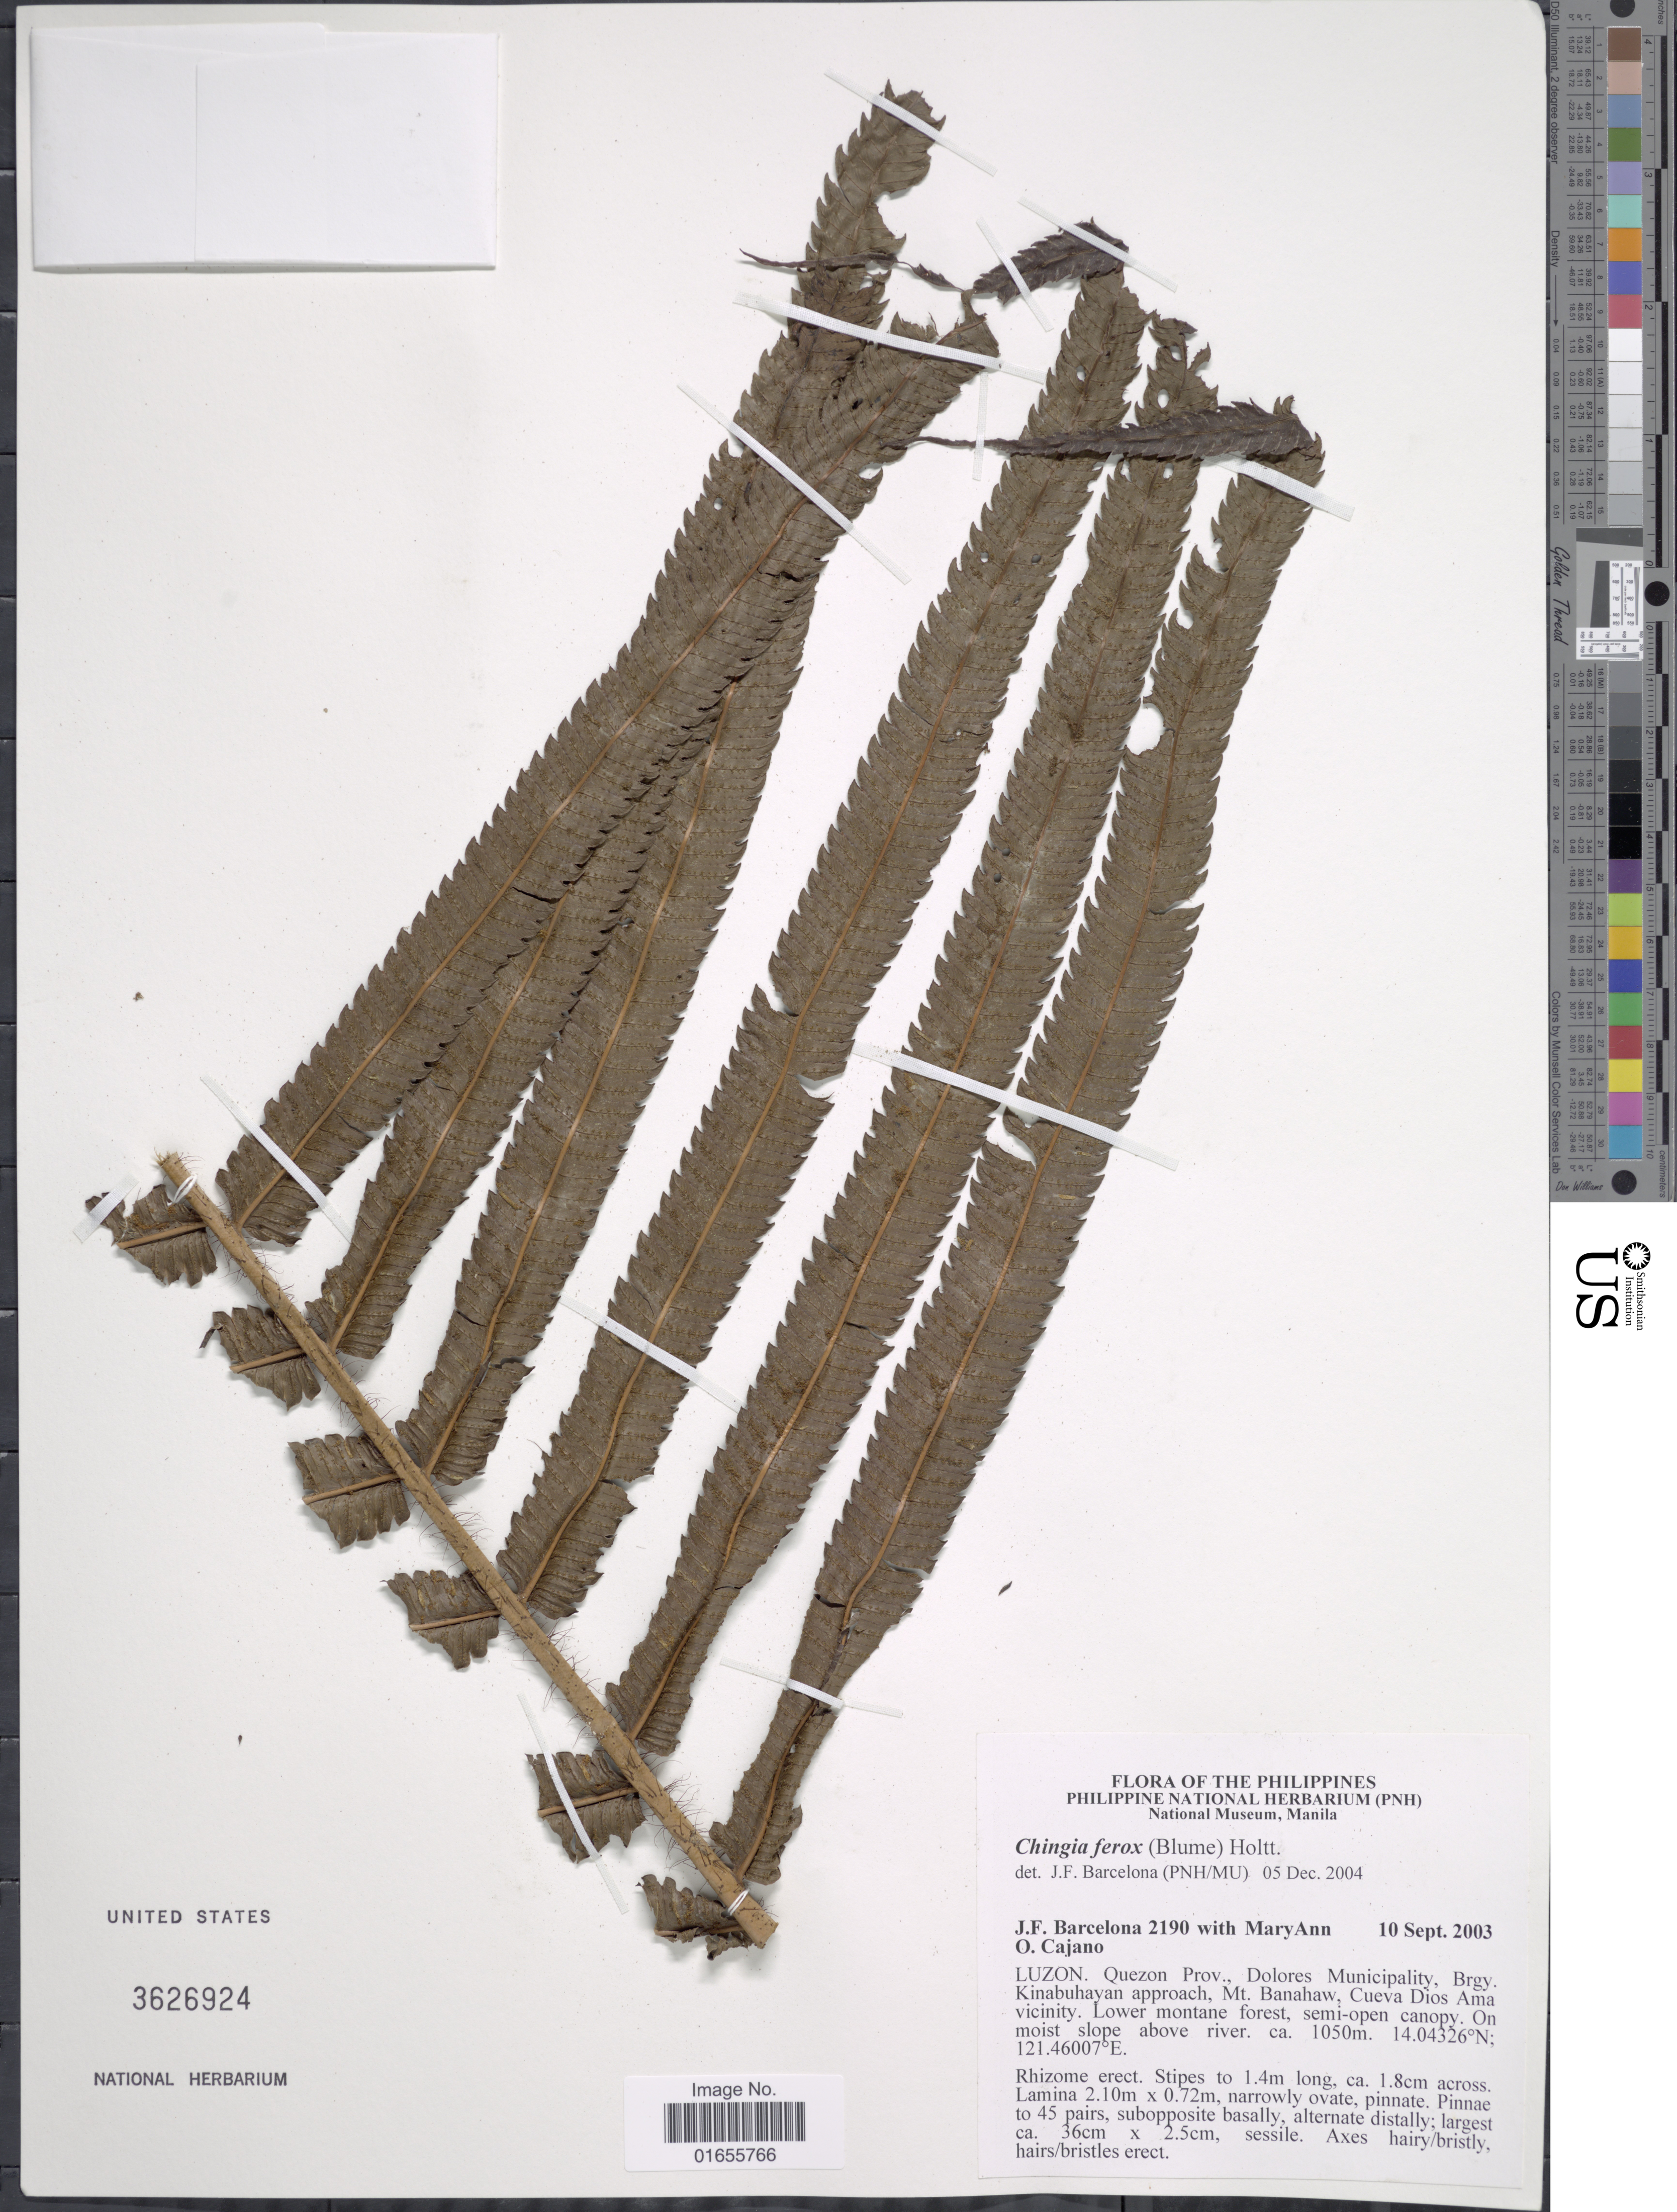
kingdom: Plantae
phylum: Tracheophyta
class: Polypodiopsida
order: Polypodiales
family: Thelypteridaceae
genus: Chingia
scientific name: Chingia ferox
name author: (Blume) Holttum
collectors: J. F. Barcelona & M. Cajano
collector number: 2190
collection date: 2003-09-10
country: Philippines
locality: Luzon, Quezon Prov., Dolores Muncipality, Brgy. Kinabuhayan approach, Mt. Banahaw, Cueva Dios Ama vicinity. Lower montane forest, semi - open canopy. On moist slope above river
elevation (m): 1050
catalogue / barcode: US 3626924